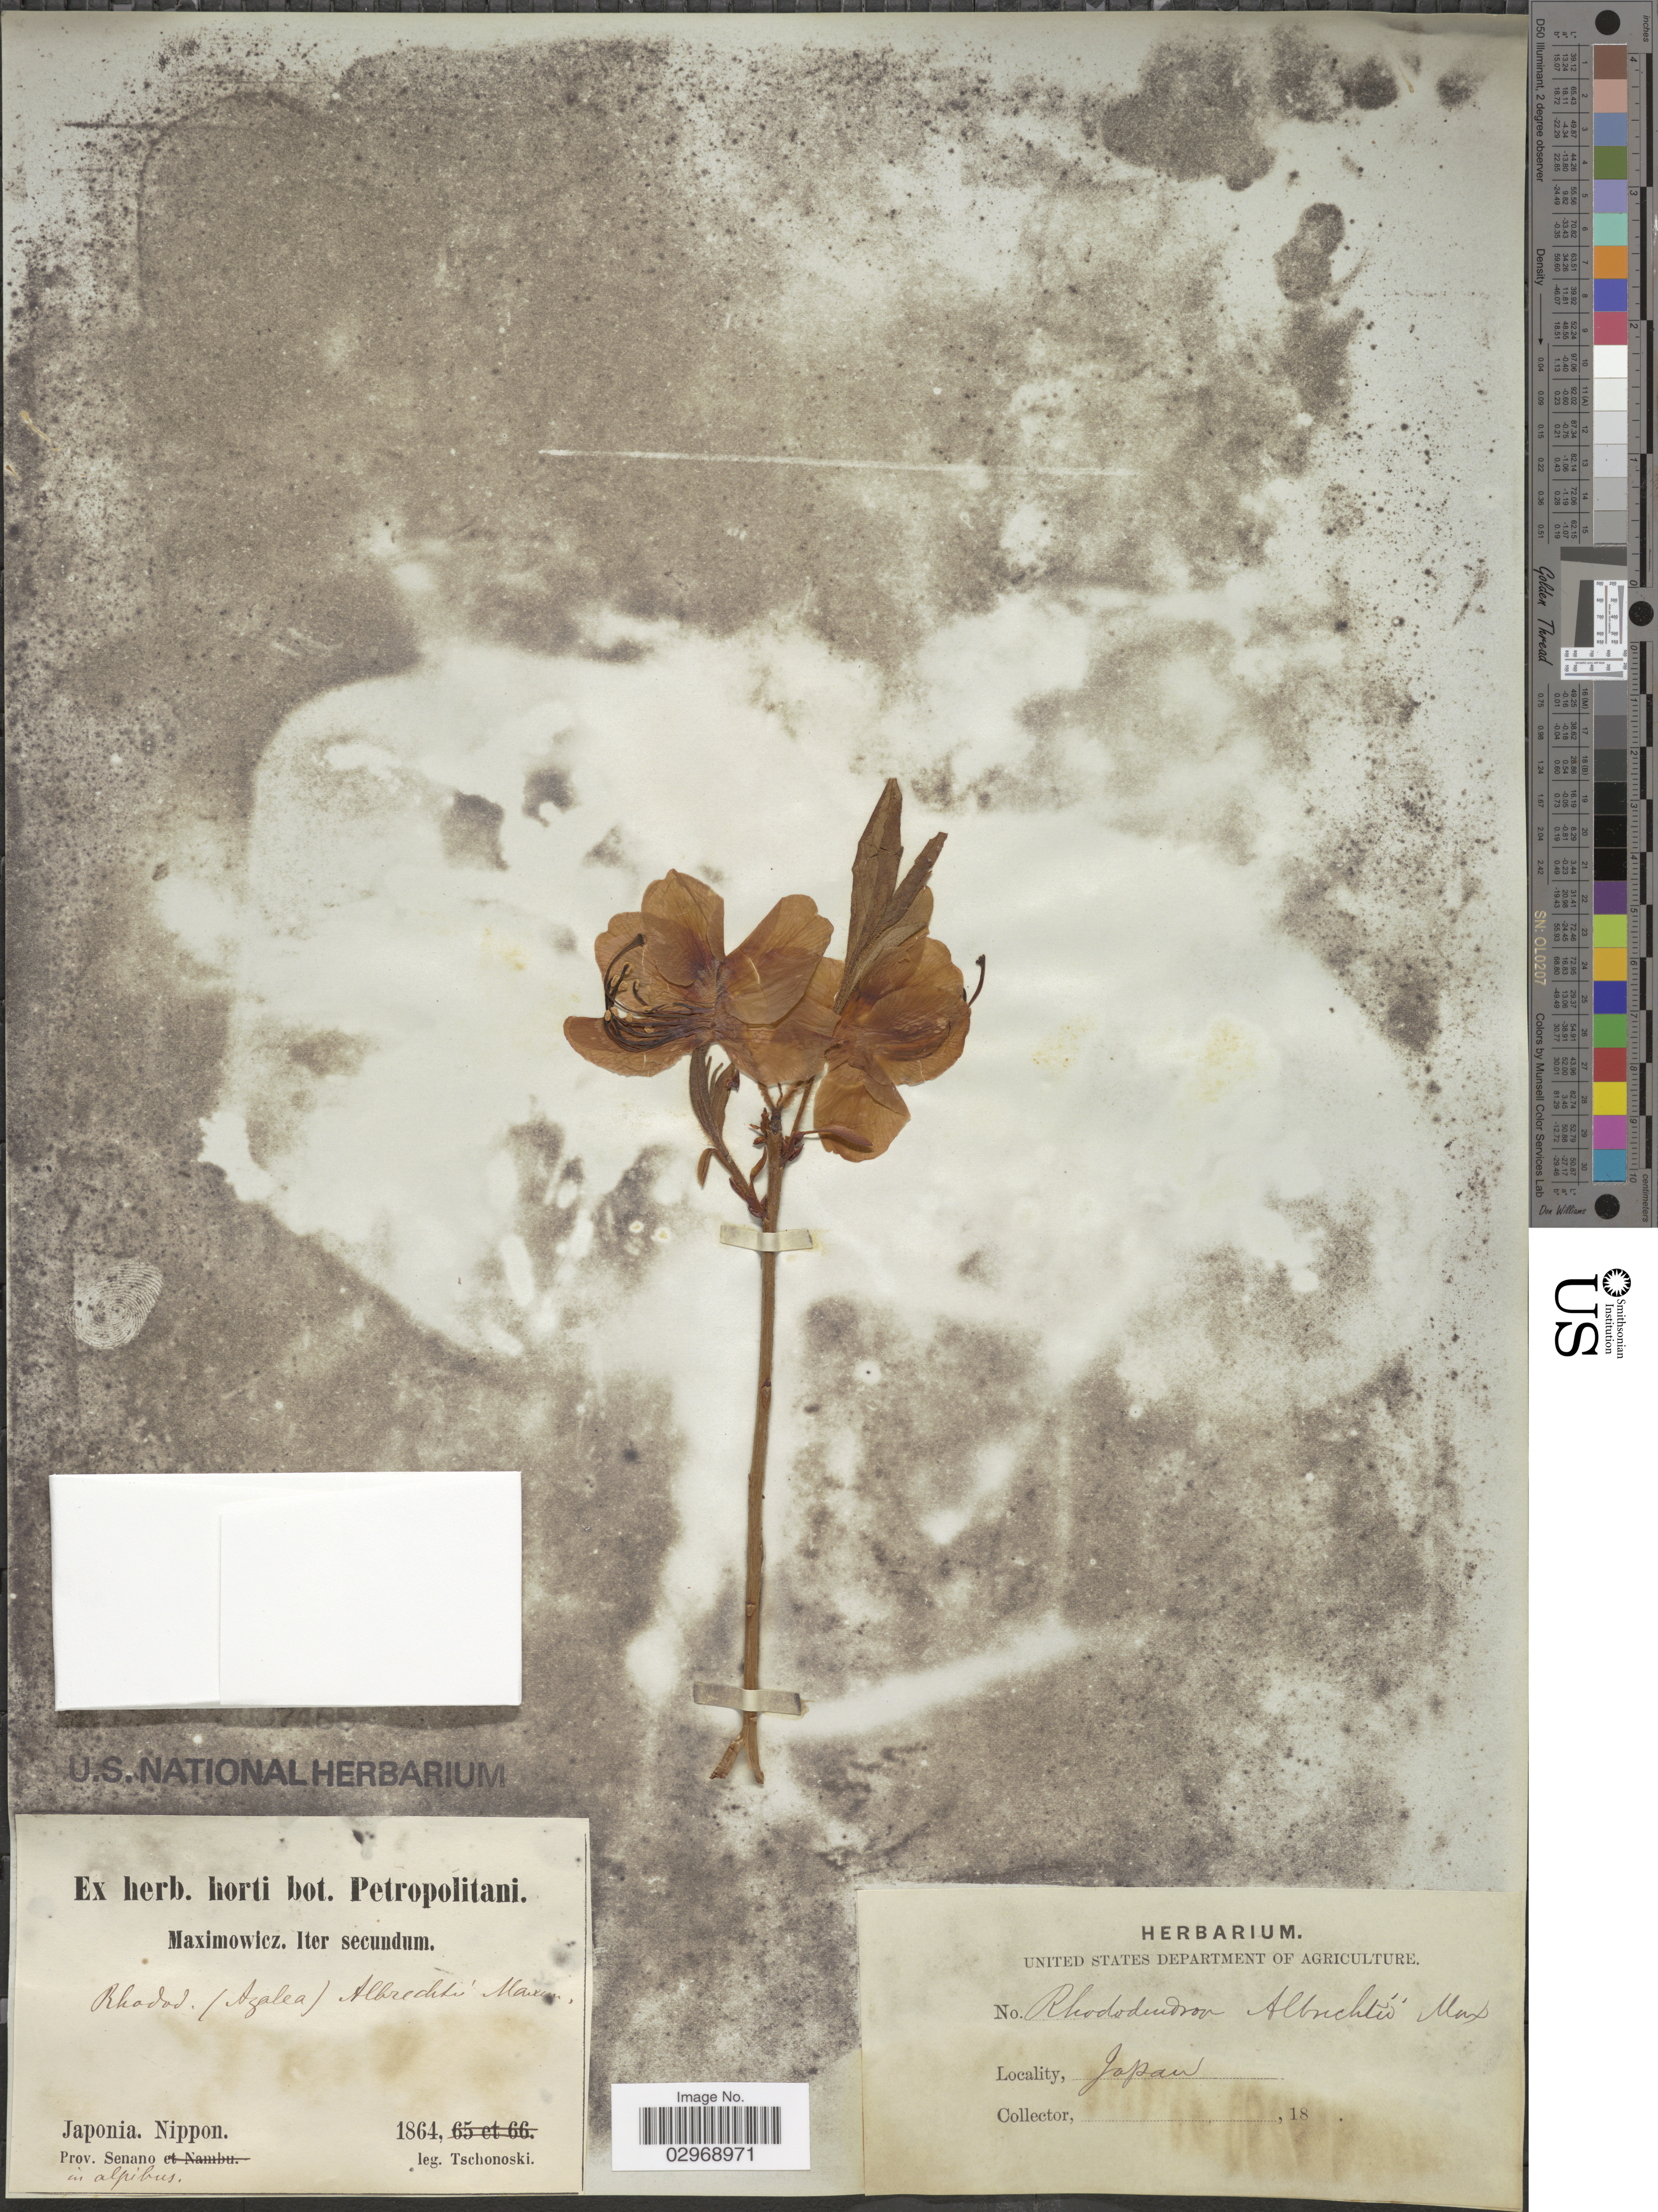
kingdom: Plantae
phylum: Tracheophyta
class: Magnoliopsida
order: Ericales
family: Ericaceae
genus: Rhododendron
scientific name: Rhododendron albrechtii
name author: Maxim.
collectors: -. Tschonoski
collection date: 1864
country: Japan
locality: Nippon. Prov. Senano, in alpibus.